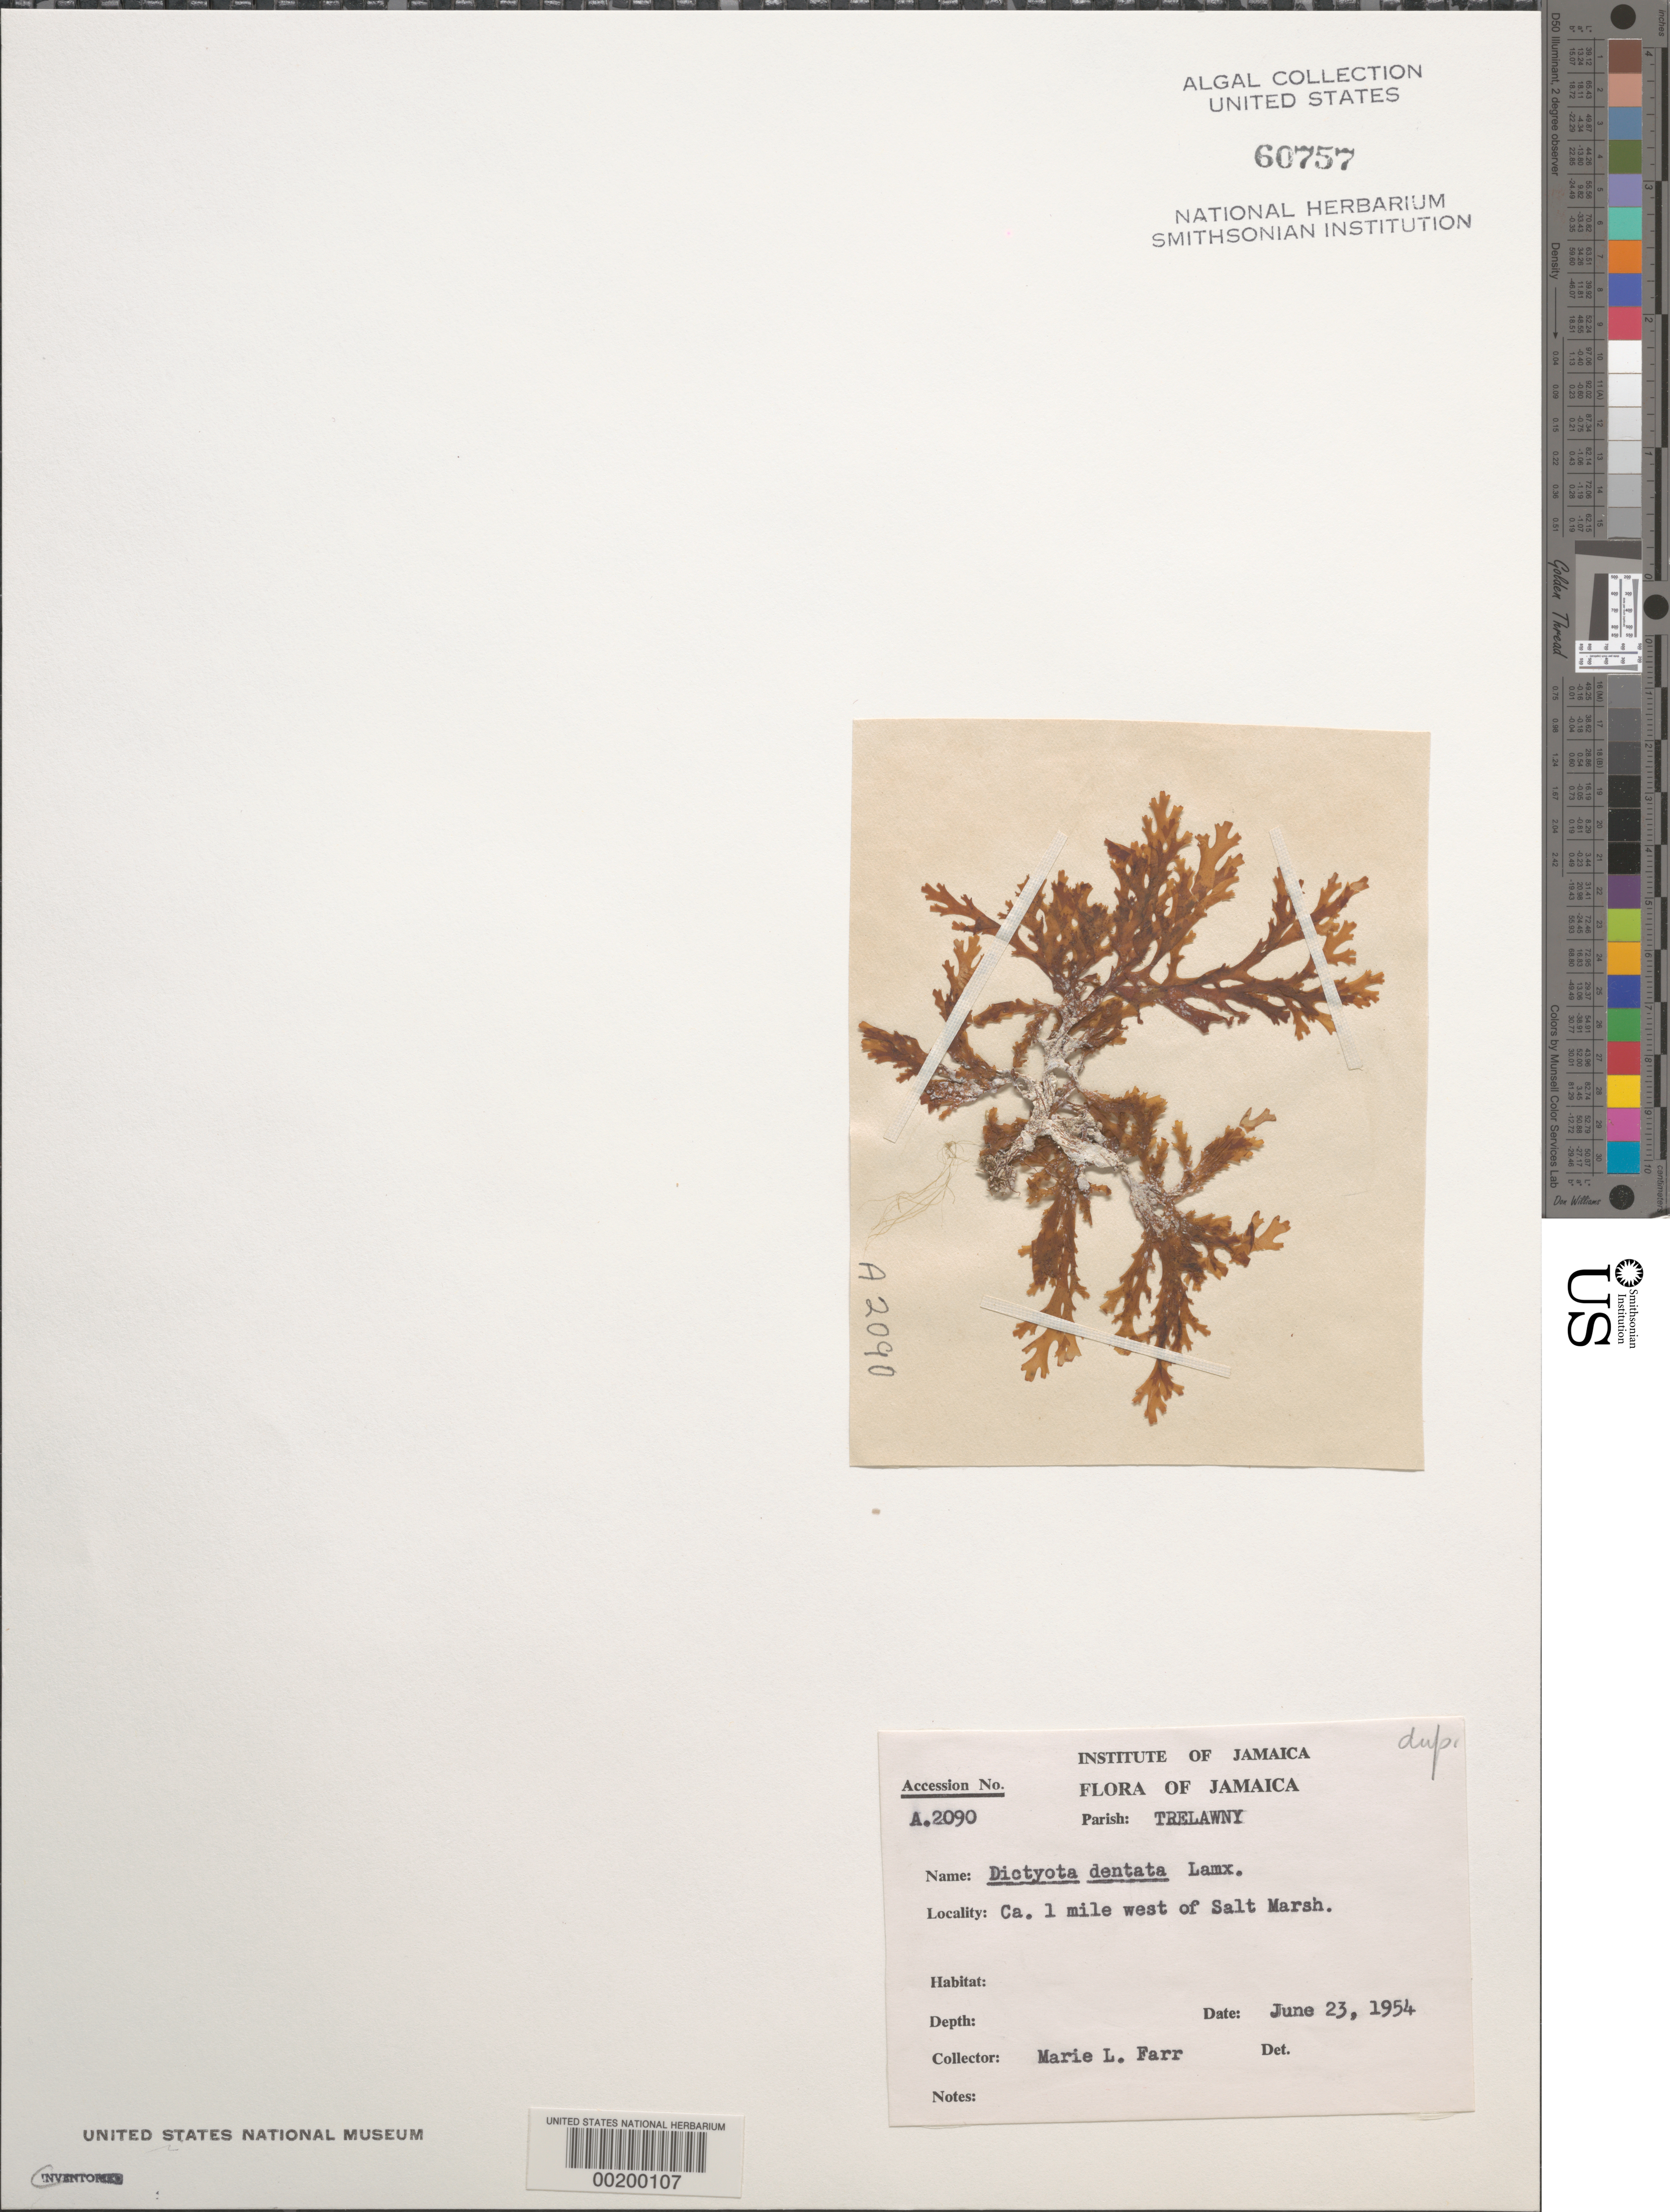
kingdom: Chromista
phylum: Ochrophyta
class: Phaeophyceae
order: Dictyotales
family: Dictyotaceae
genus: Dictyota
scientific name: Dictyota mertensii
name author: (C. Mart.) Kütz.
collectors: M. Farr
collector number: A.2090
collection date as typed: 23 Jun 1954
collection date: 1954-06-23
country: Jamaica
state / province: Trelawny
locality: Ca. 1 mile west of salt marsh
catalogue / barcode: US 60757